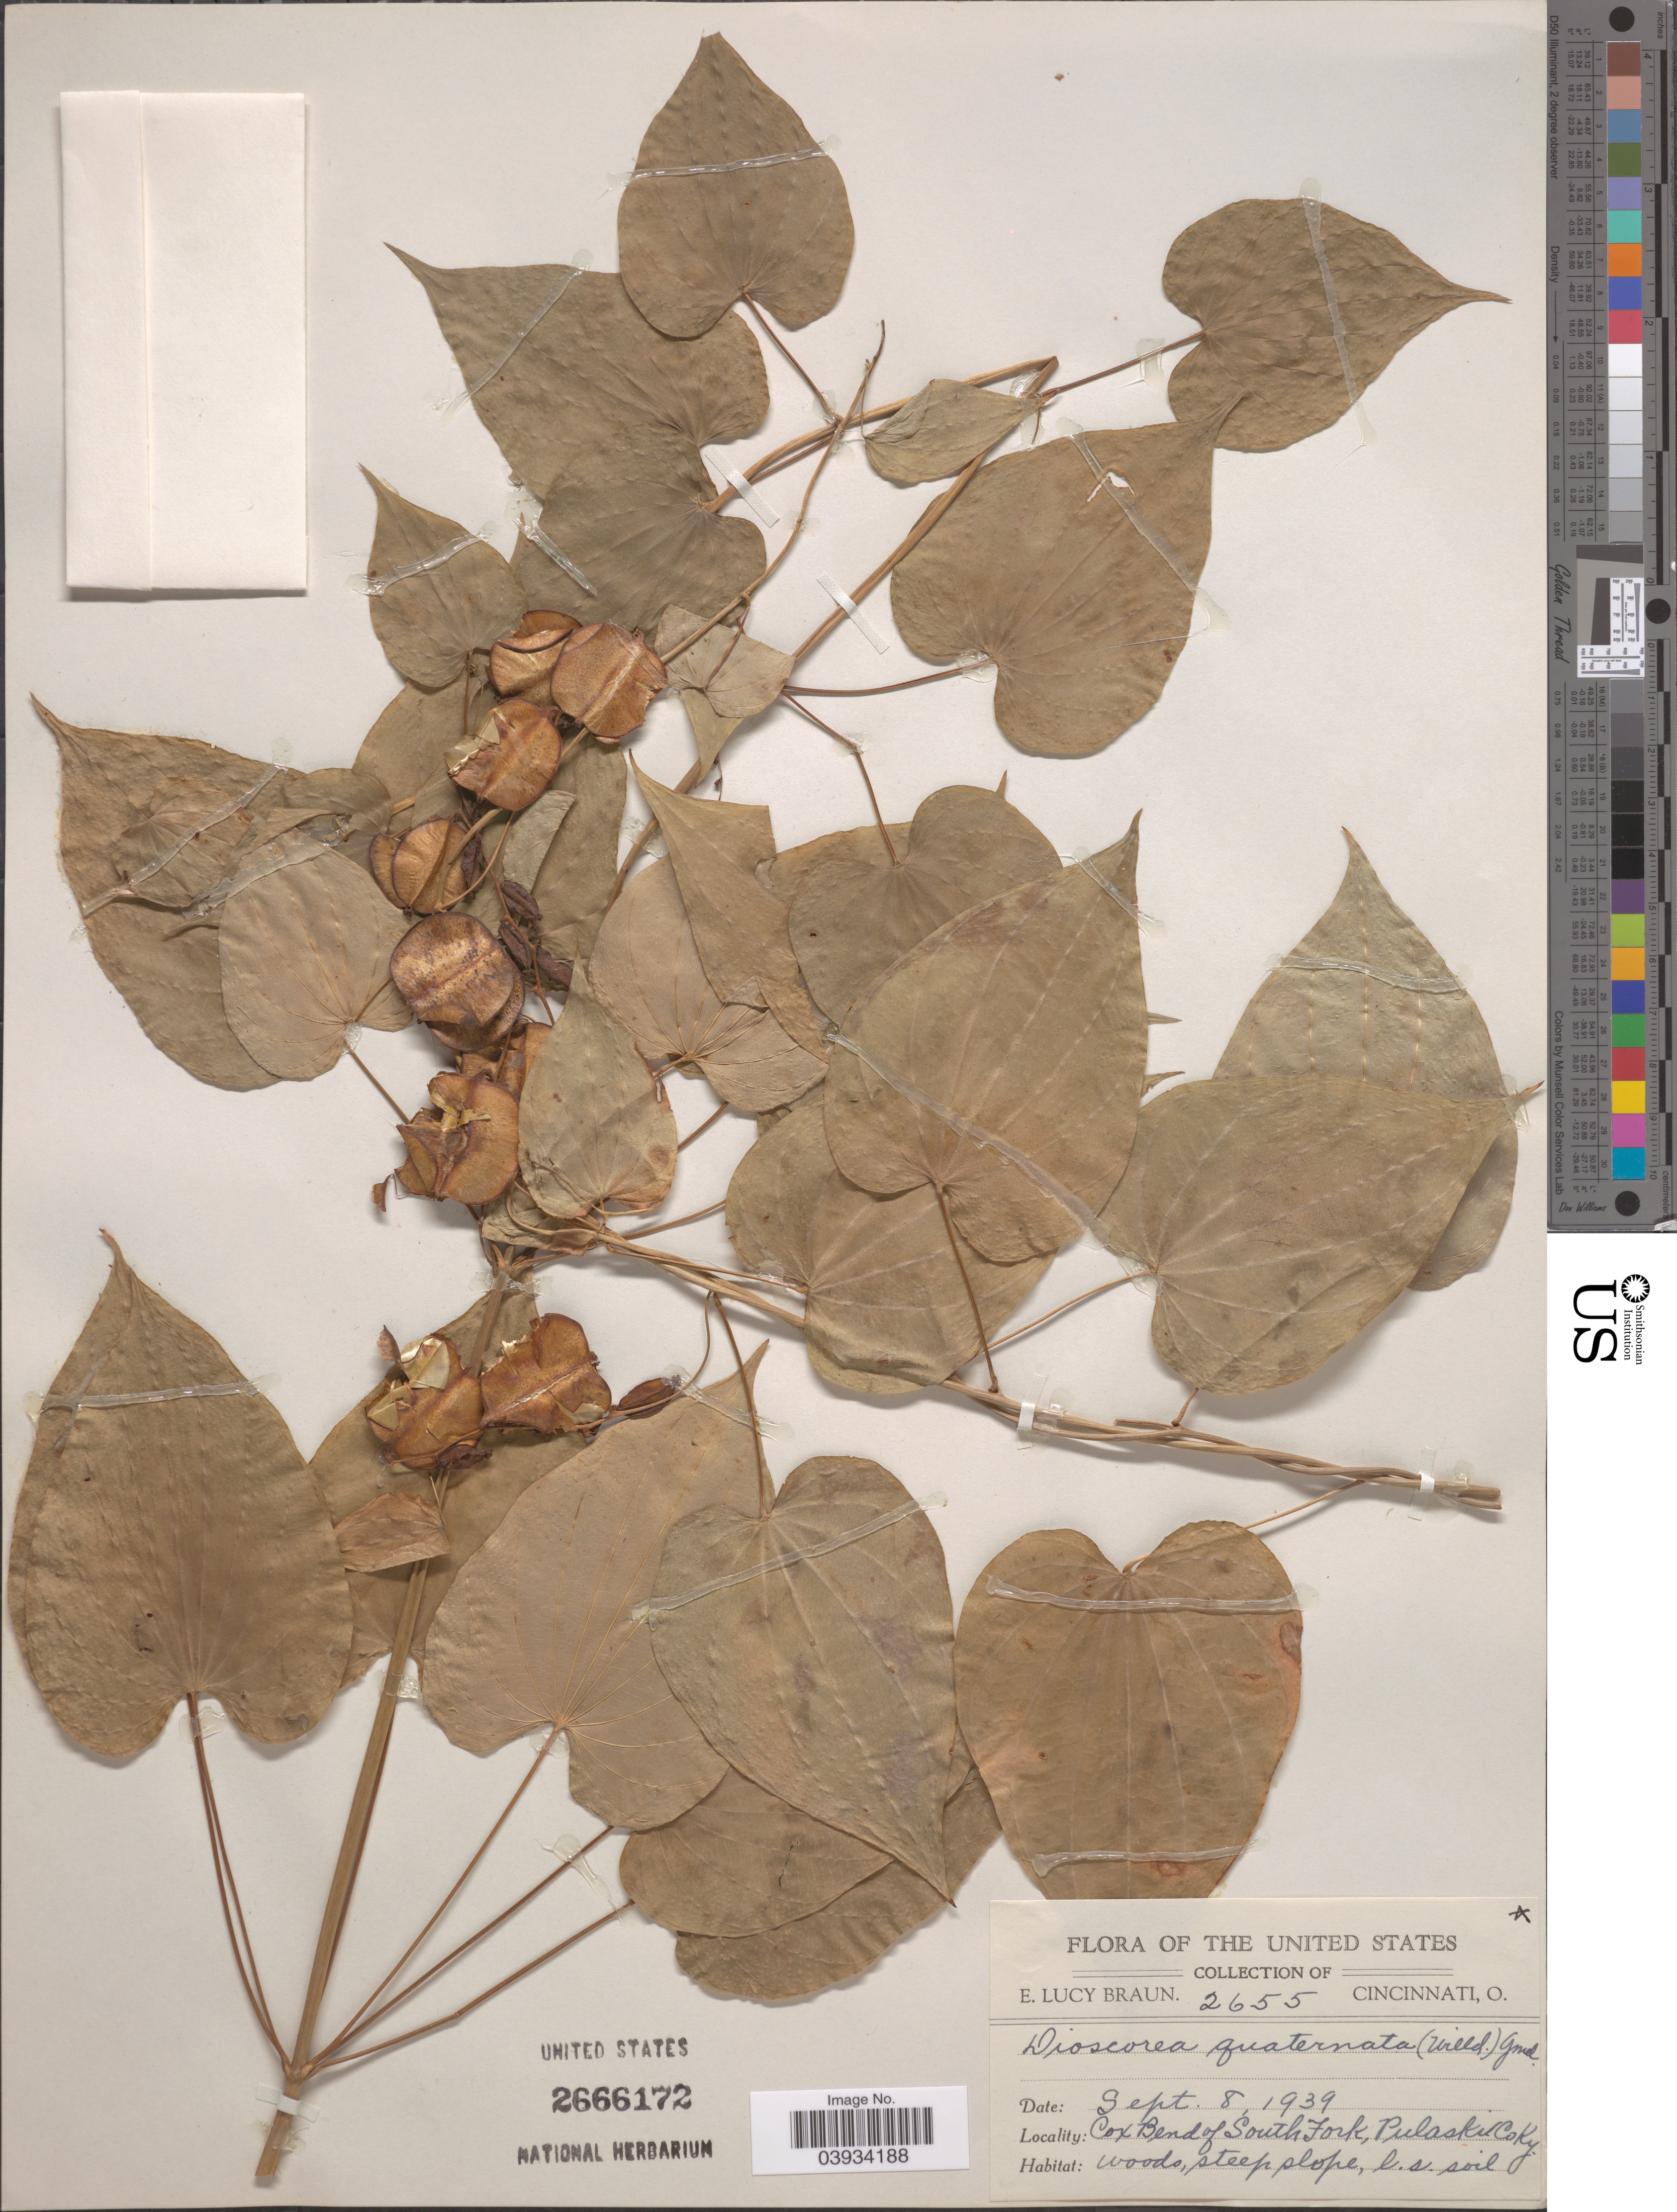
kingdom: Plantae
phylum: Tracheophyta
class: Liliopsida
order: Dioscoreales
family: Dioscoreaceae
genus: Dioscorea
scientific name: Dioscorea villosa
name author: L.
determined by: Strong, M. T., (US), Smithsonian Institution - National Museum of Natural History (UNITED STATES)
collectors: E. L. Braun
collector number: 2655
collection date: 1939-09-08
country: United States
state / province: Kentucky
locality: Cox Bend of South Fork, Pulaski Co.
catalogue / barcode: US 2666172